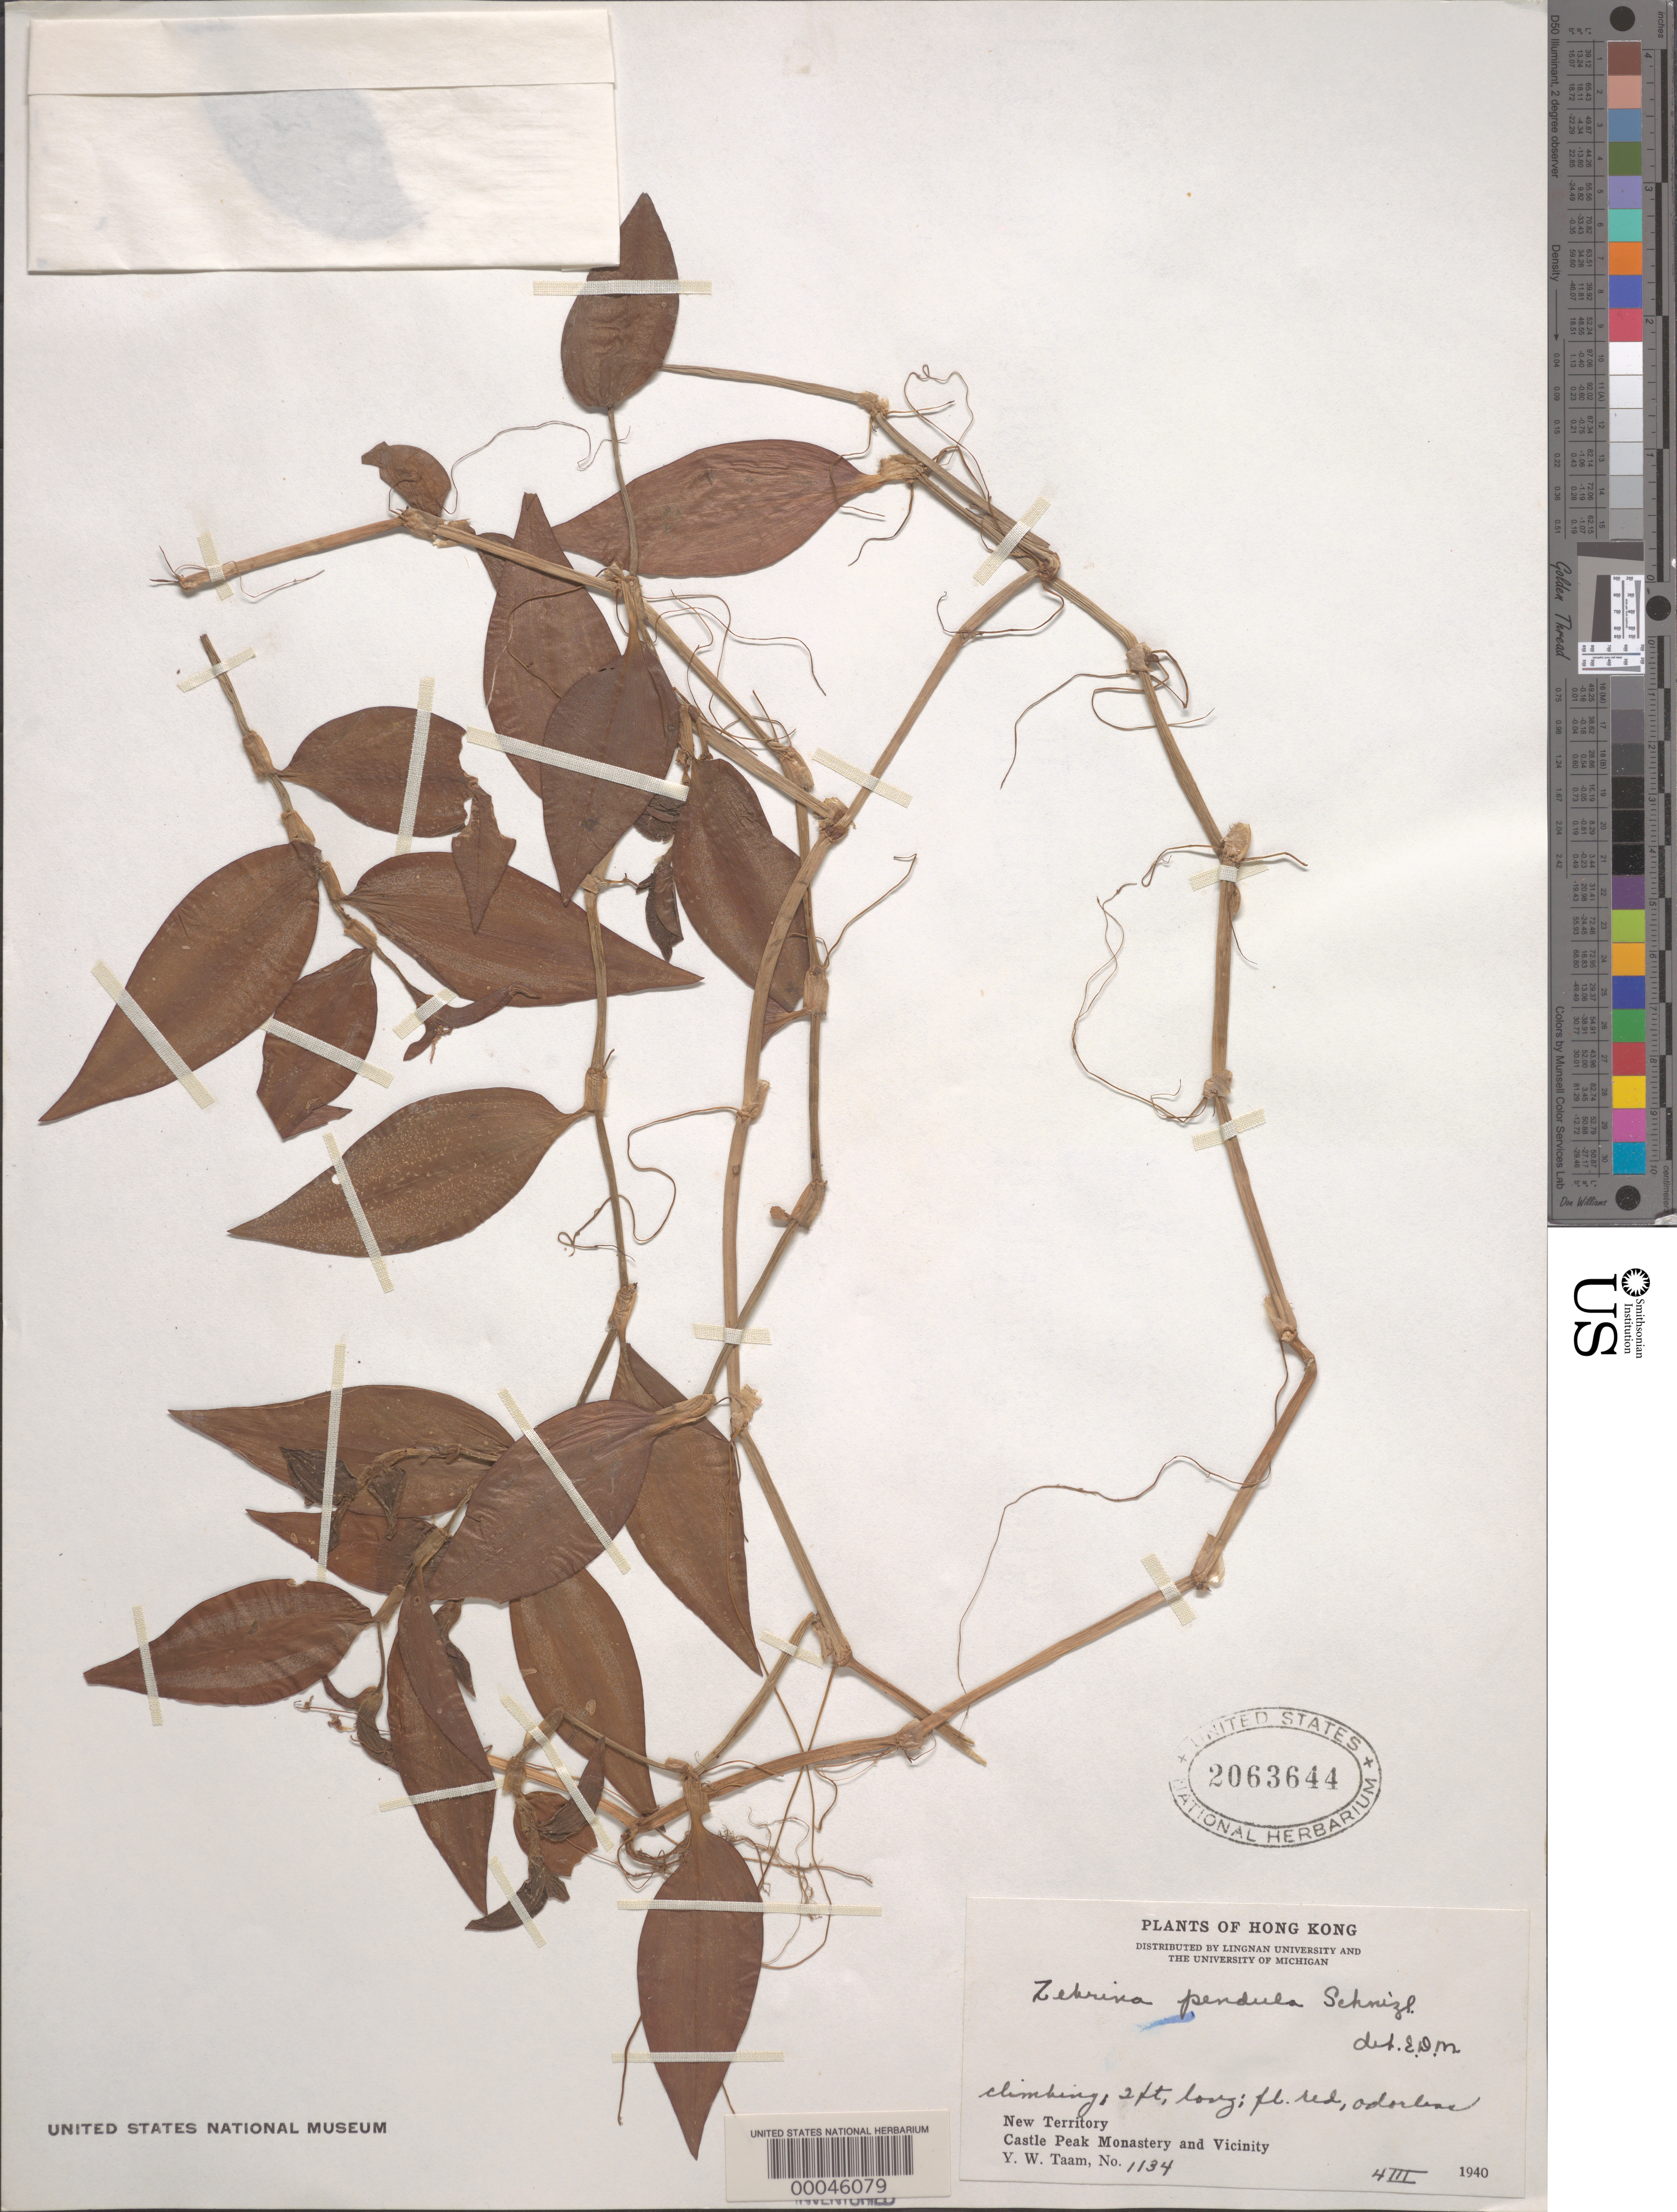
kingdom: Plantae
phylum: Tracheophyta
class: Liliopsida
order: Commelinales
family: Commelinaceae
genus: Tradescantia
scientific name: Tradescantia zebrina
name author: Bosse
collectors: Y. W. Taam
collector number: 1134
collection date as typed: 04 Mar 1940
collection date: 1940-03-04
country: China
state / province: Hong Kong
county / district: New Territories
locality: Castle peak monastery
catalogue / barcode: US 2063644